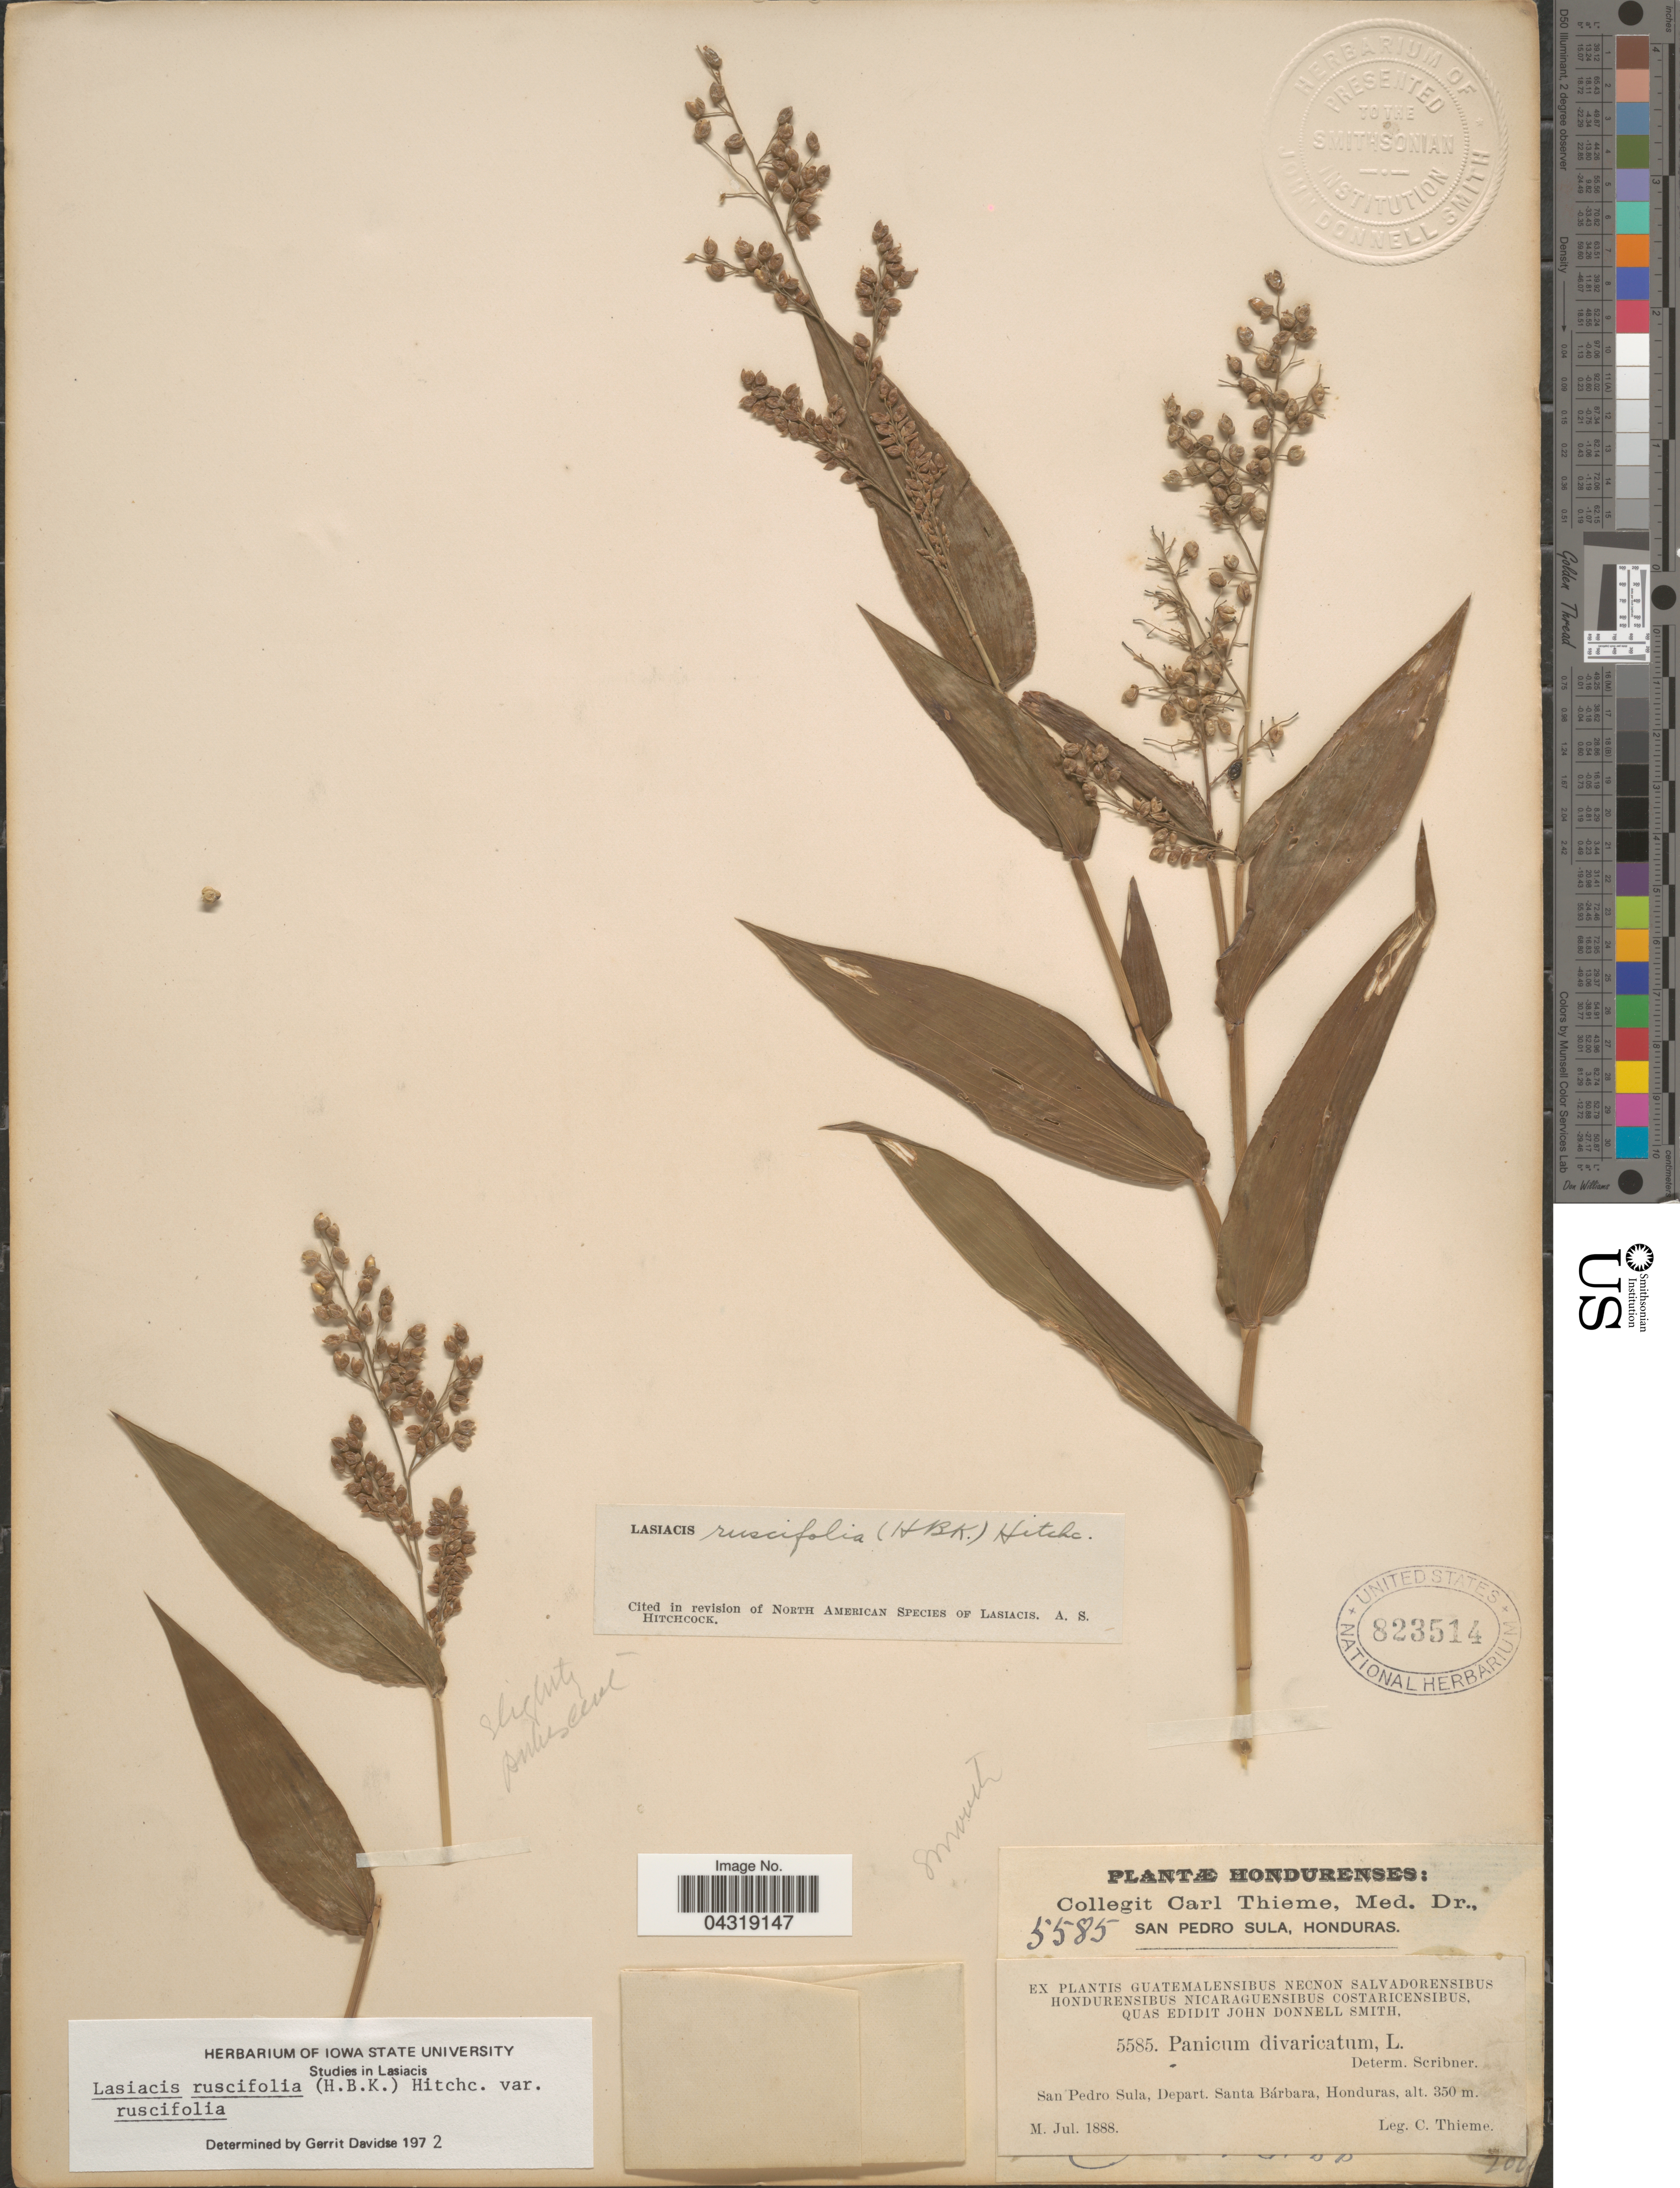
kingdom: Plantae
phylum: Tracheophyta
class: Liliopsida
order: Poales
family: Poaceae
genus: Lasiacis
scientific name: Lasiacis ruscifolia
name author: (Kunth) Hitchc.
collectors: C. Thieme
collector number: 5585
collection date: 1888-07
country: Honduras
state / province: Santa Barbara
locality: San Pedro Sula, Depart. Santa Bárbara.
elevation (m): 350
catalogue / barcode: US 823514